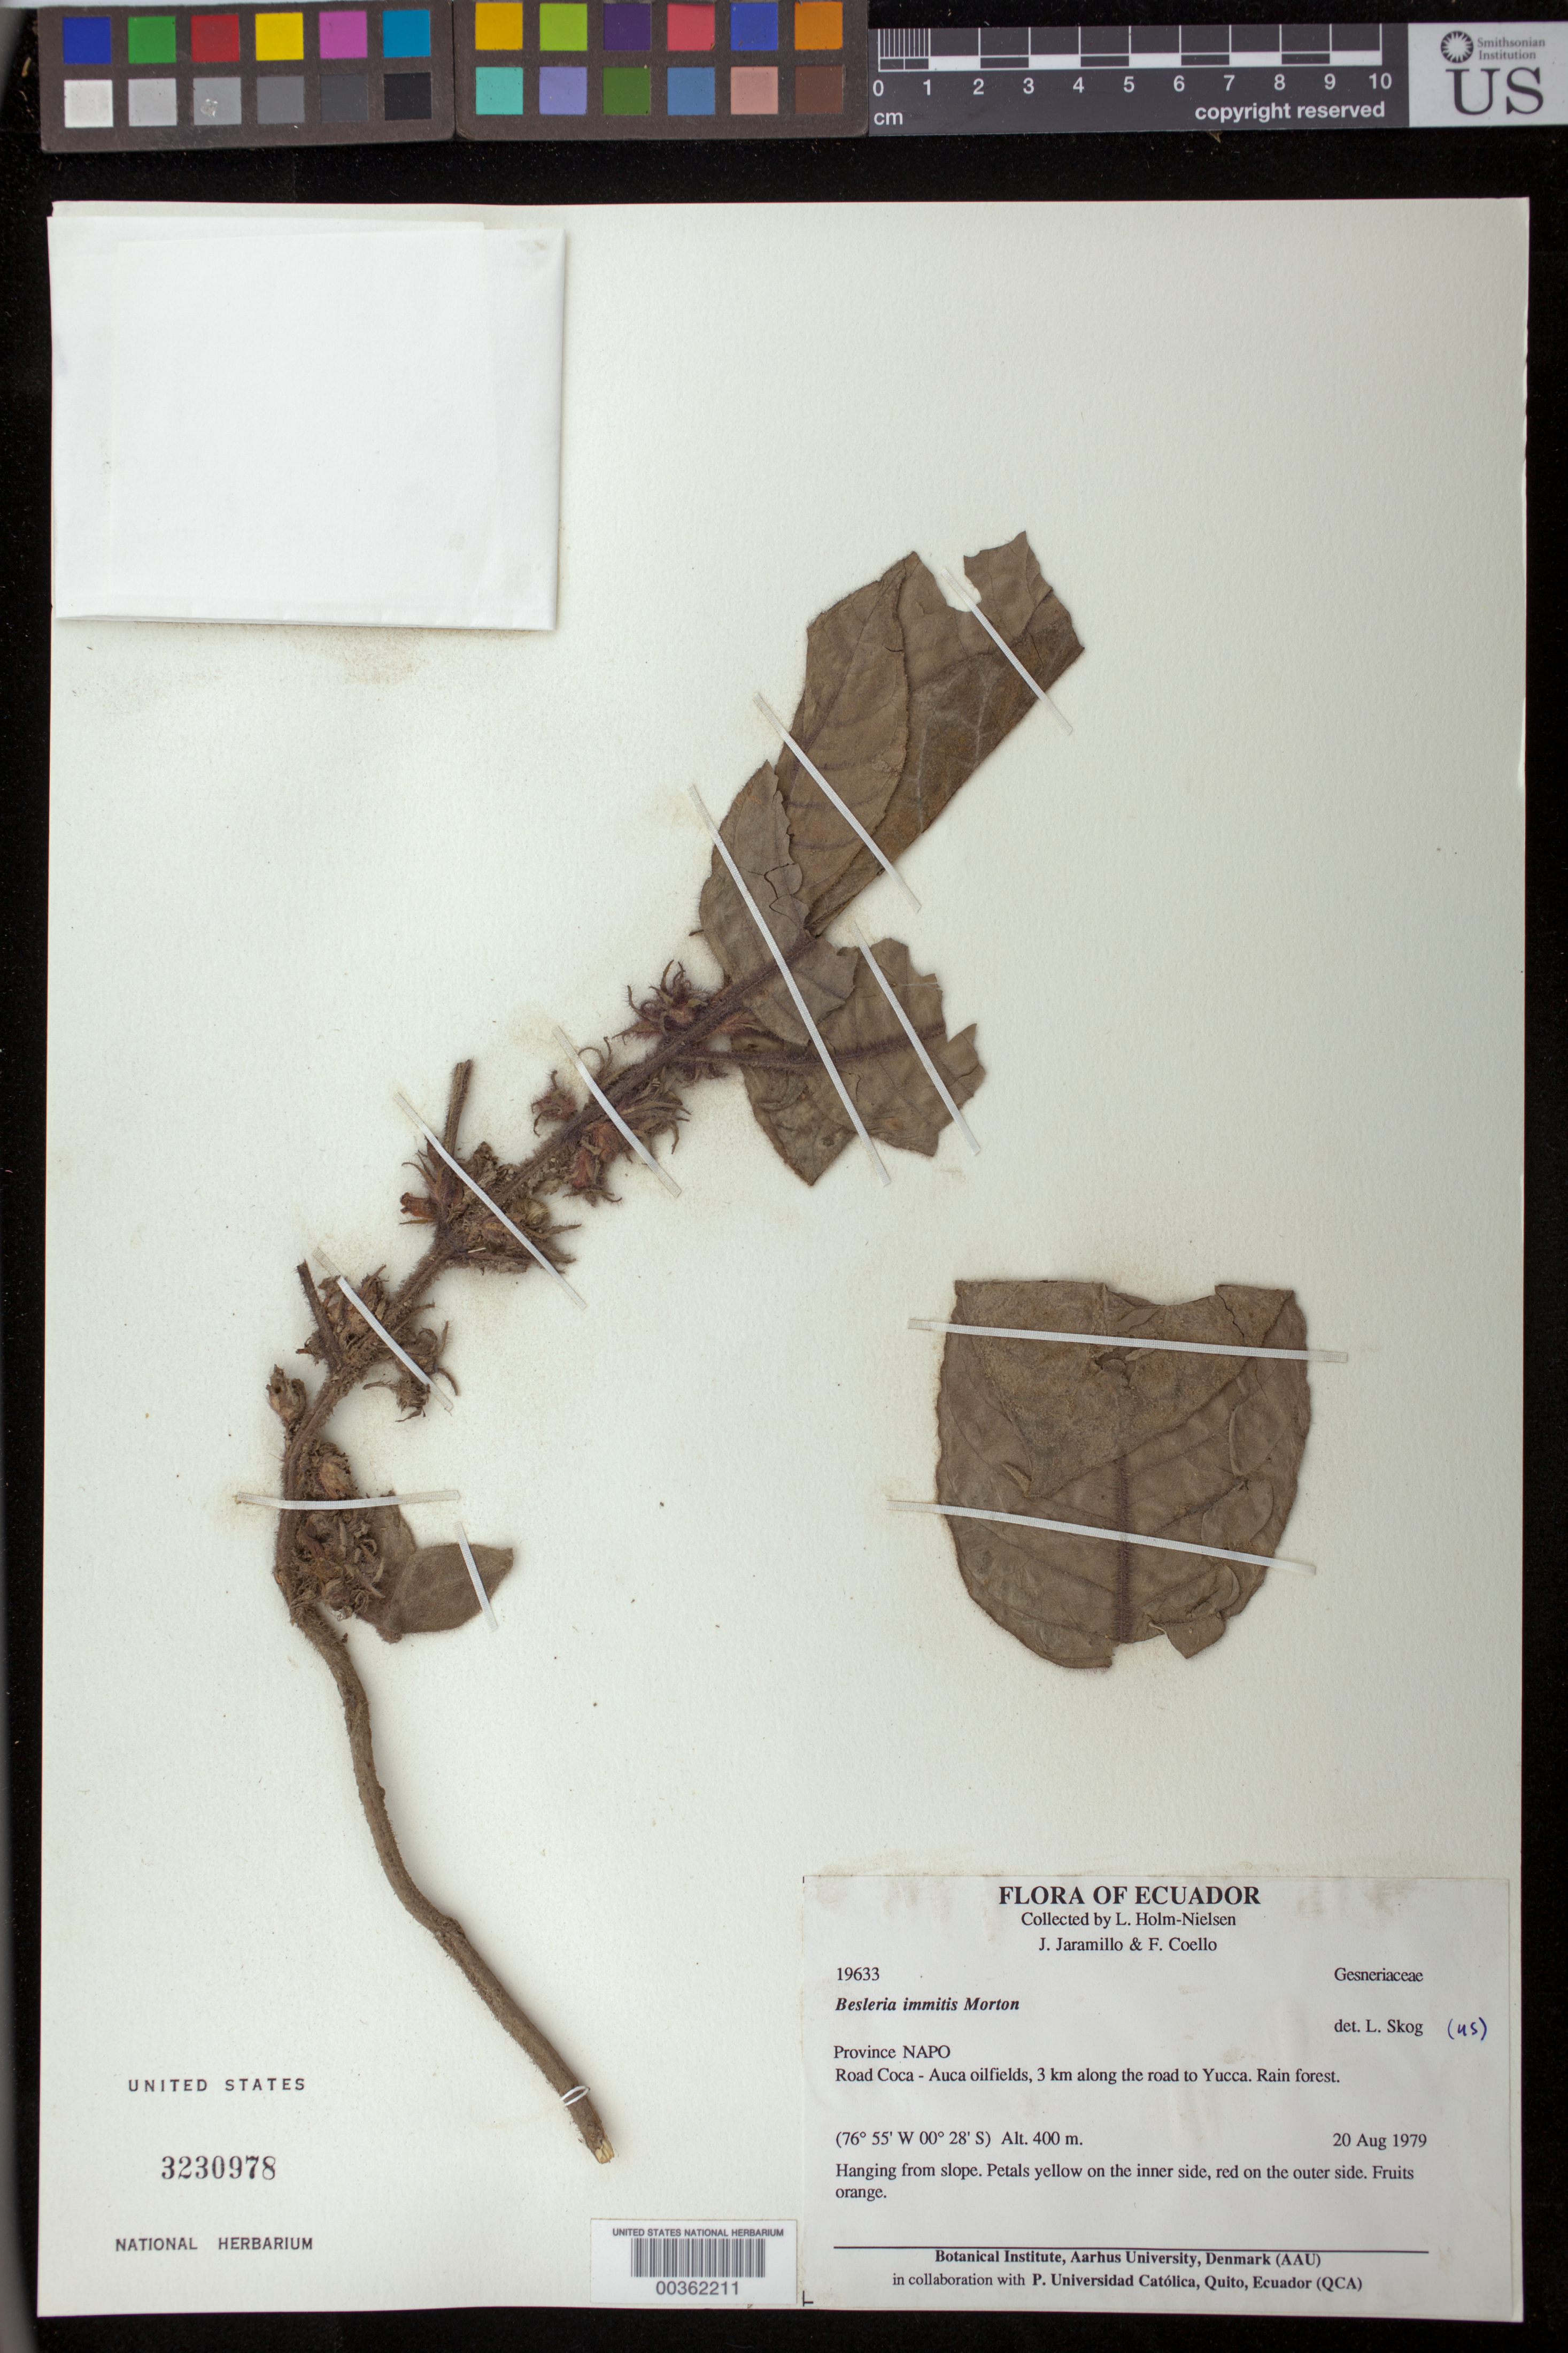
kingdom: Plantae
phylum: Tracheophyta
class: Magnoliopsida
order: Lamiales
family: Gesneriaceae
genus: Besleria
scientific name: Besleria immitis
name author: C.V. Morton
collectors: L. B. Holm-Nielsen, J. L. Jaramillo & F. Coello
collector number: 19633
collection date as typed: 20 Aug 1979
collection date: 1979-08-20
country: Ecuador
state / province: Napo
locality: Road Coca - Auca oilfields, 3 km along road to Yucca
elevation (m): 400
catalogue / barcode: US 3230978